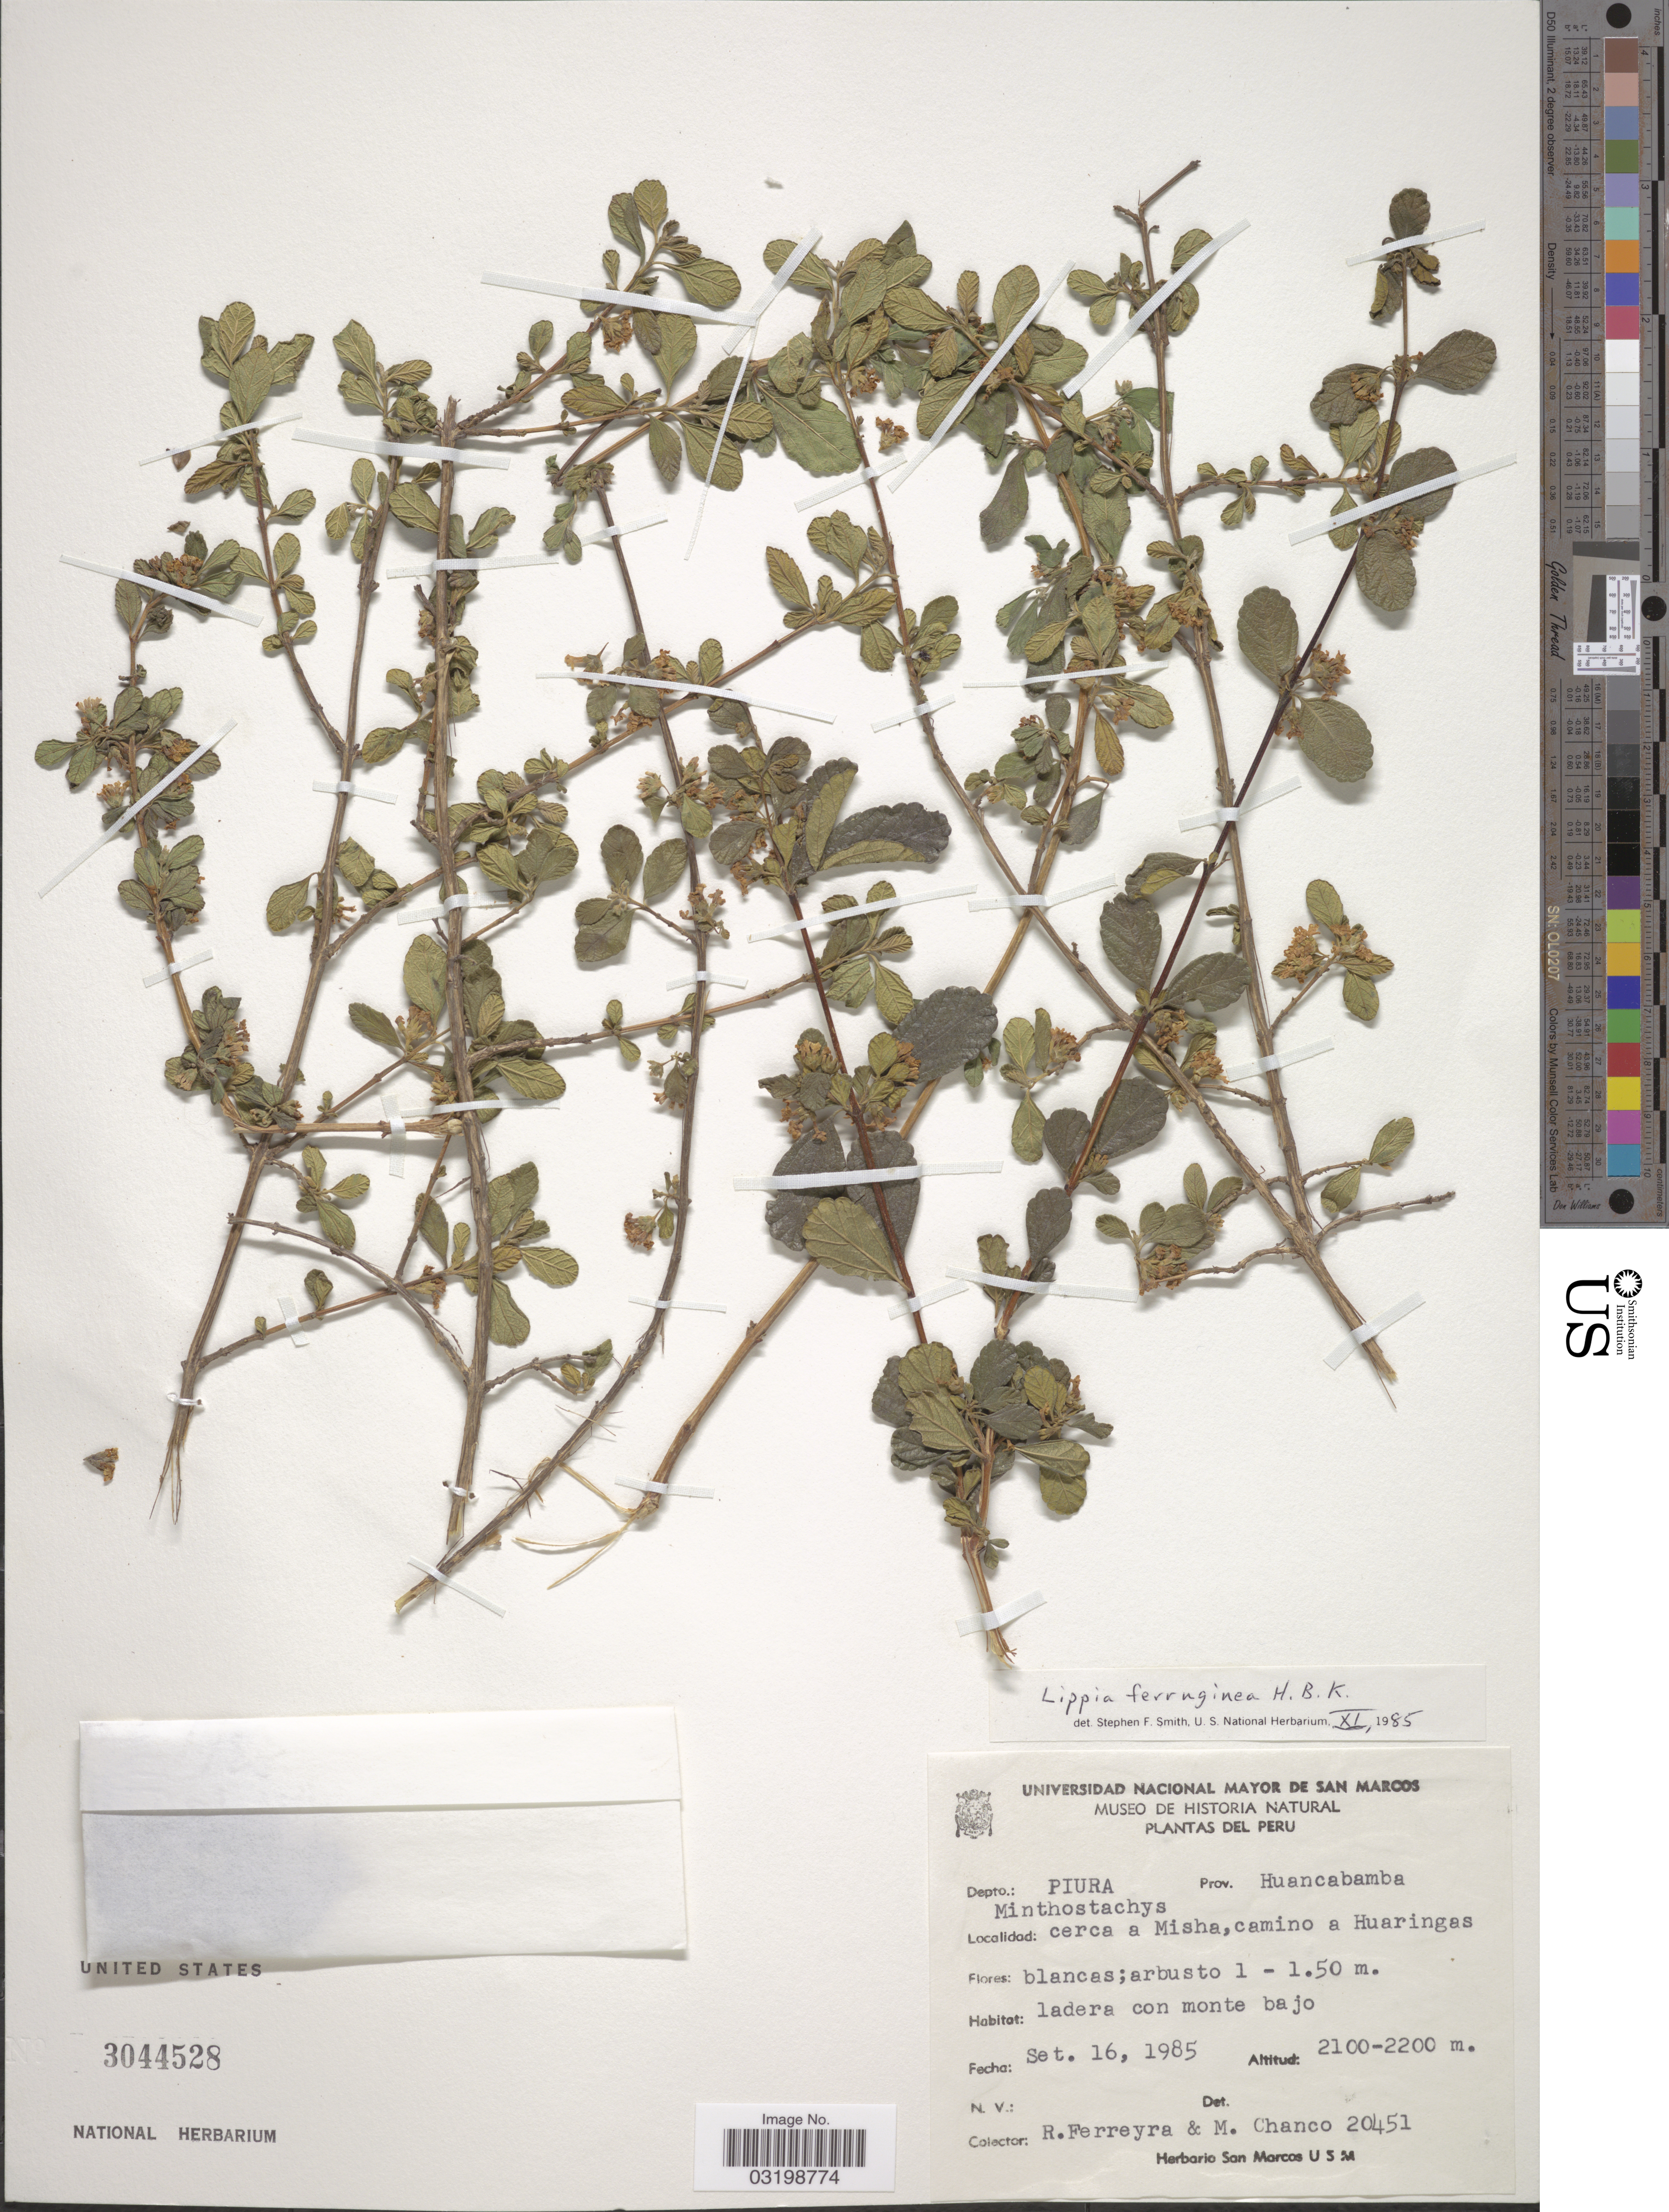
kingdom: Plantae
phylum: Tracheophyta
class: Magnoliopsida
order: Lamiales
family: Verbenaceae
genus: Lippia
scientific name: Lippia ferruginea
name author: Kunth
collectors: R. A. Ferreyra & M. Chanco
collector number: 20451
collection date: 1985-09-16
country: Peru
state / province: Piura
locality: Depto.: Piura. Prov. Huancabamba. Cerca a Misha, camino a Huaringas.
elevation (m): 2100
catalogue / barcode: US 3044528